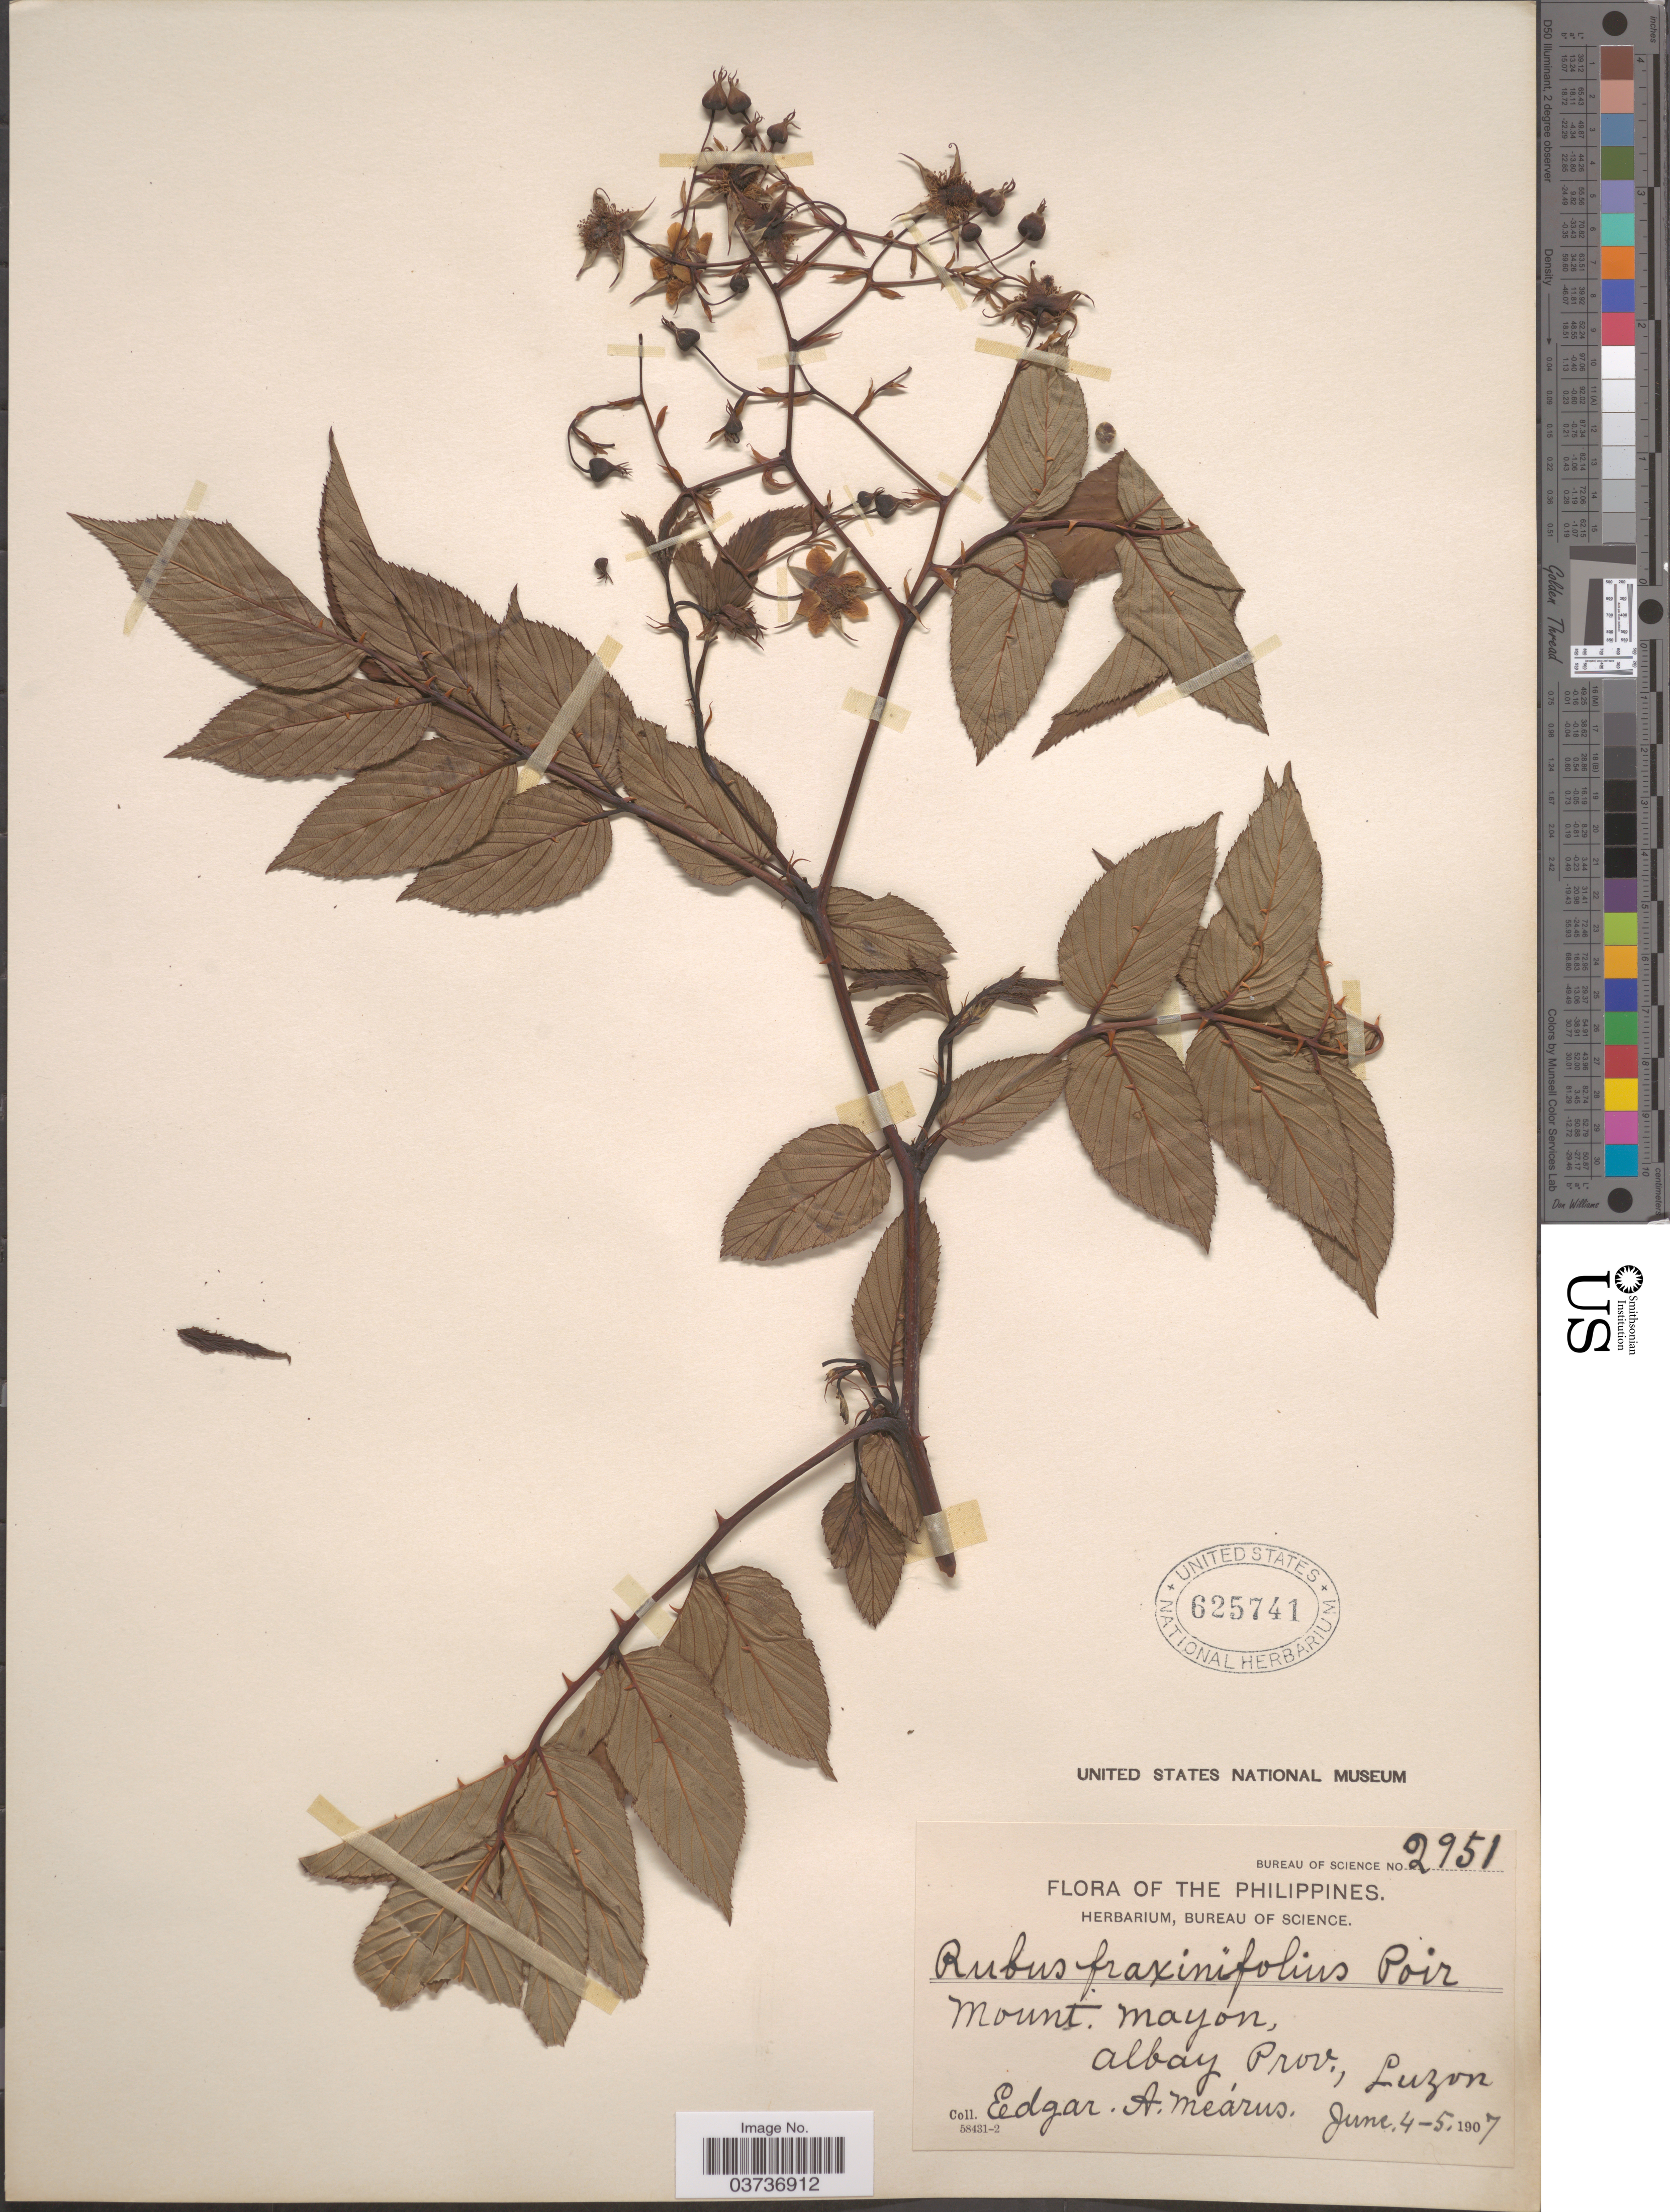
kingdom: Plantae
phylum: Tracheophyta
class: Magnoliopsida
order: Rosales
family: Rosaceae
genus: Rubus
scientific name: Rubus fraxinifolius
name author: Hayata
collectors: E. A. Mearns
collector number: Bureau of Science 2951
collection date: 1907-06-04/1907-06-05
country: Philippines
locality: Mount Mayon, Albay Prov., Luzon.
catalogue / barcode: US 625741